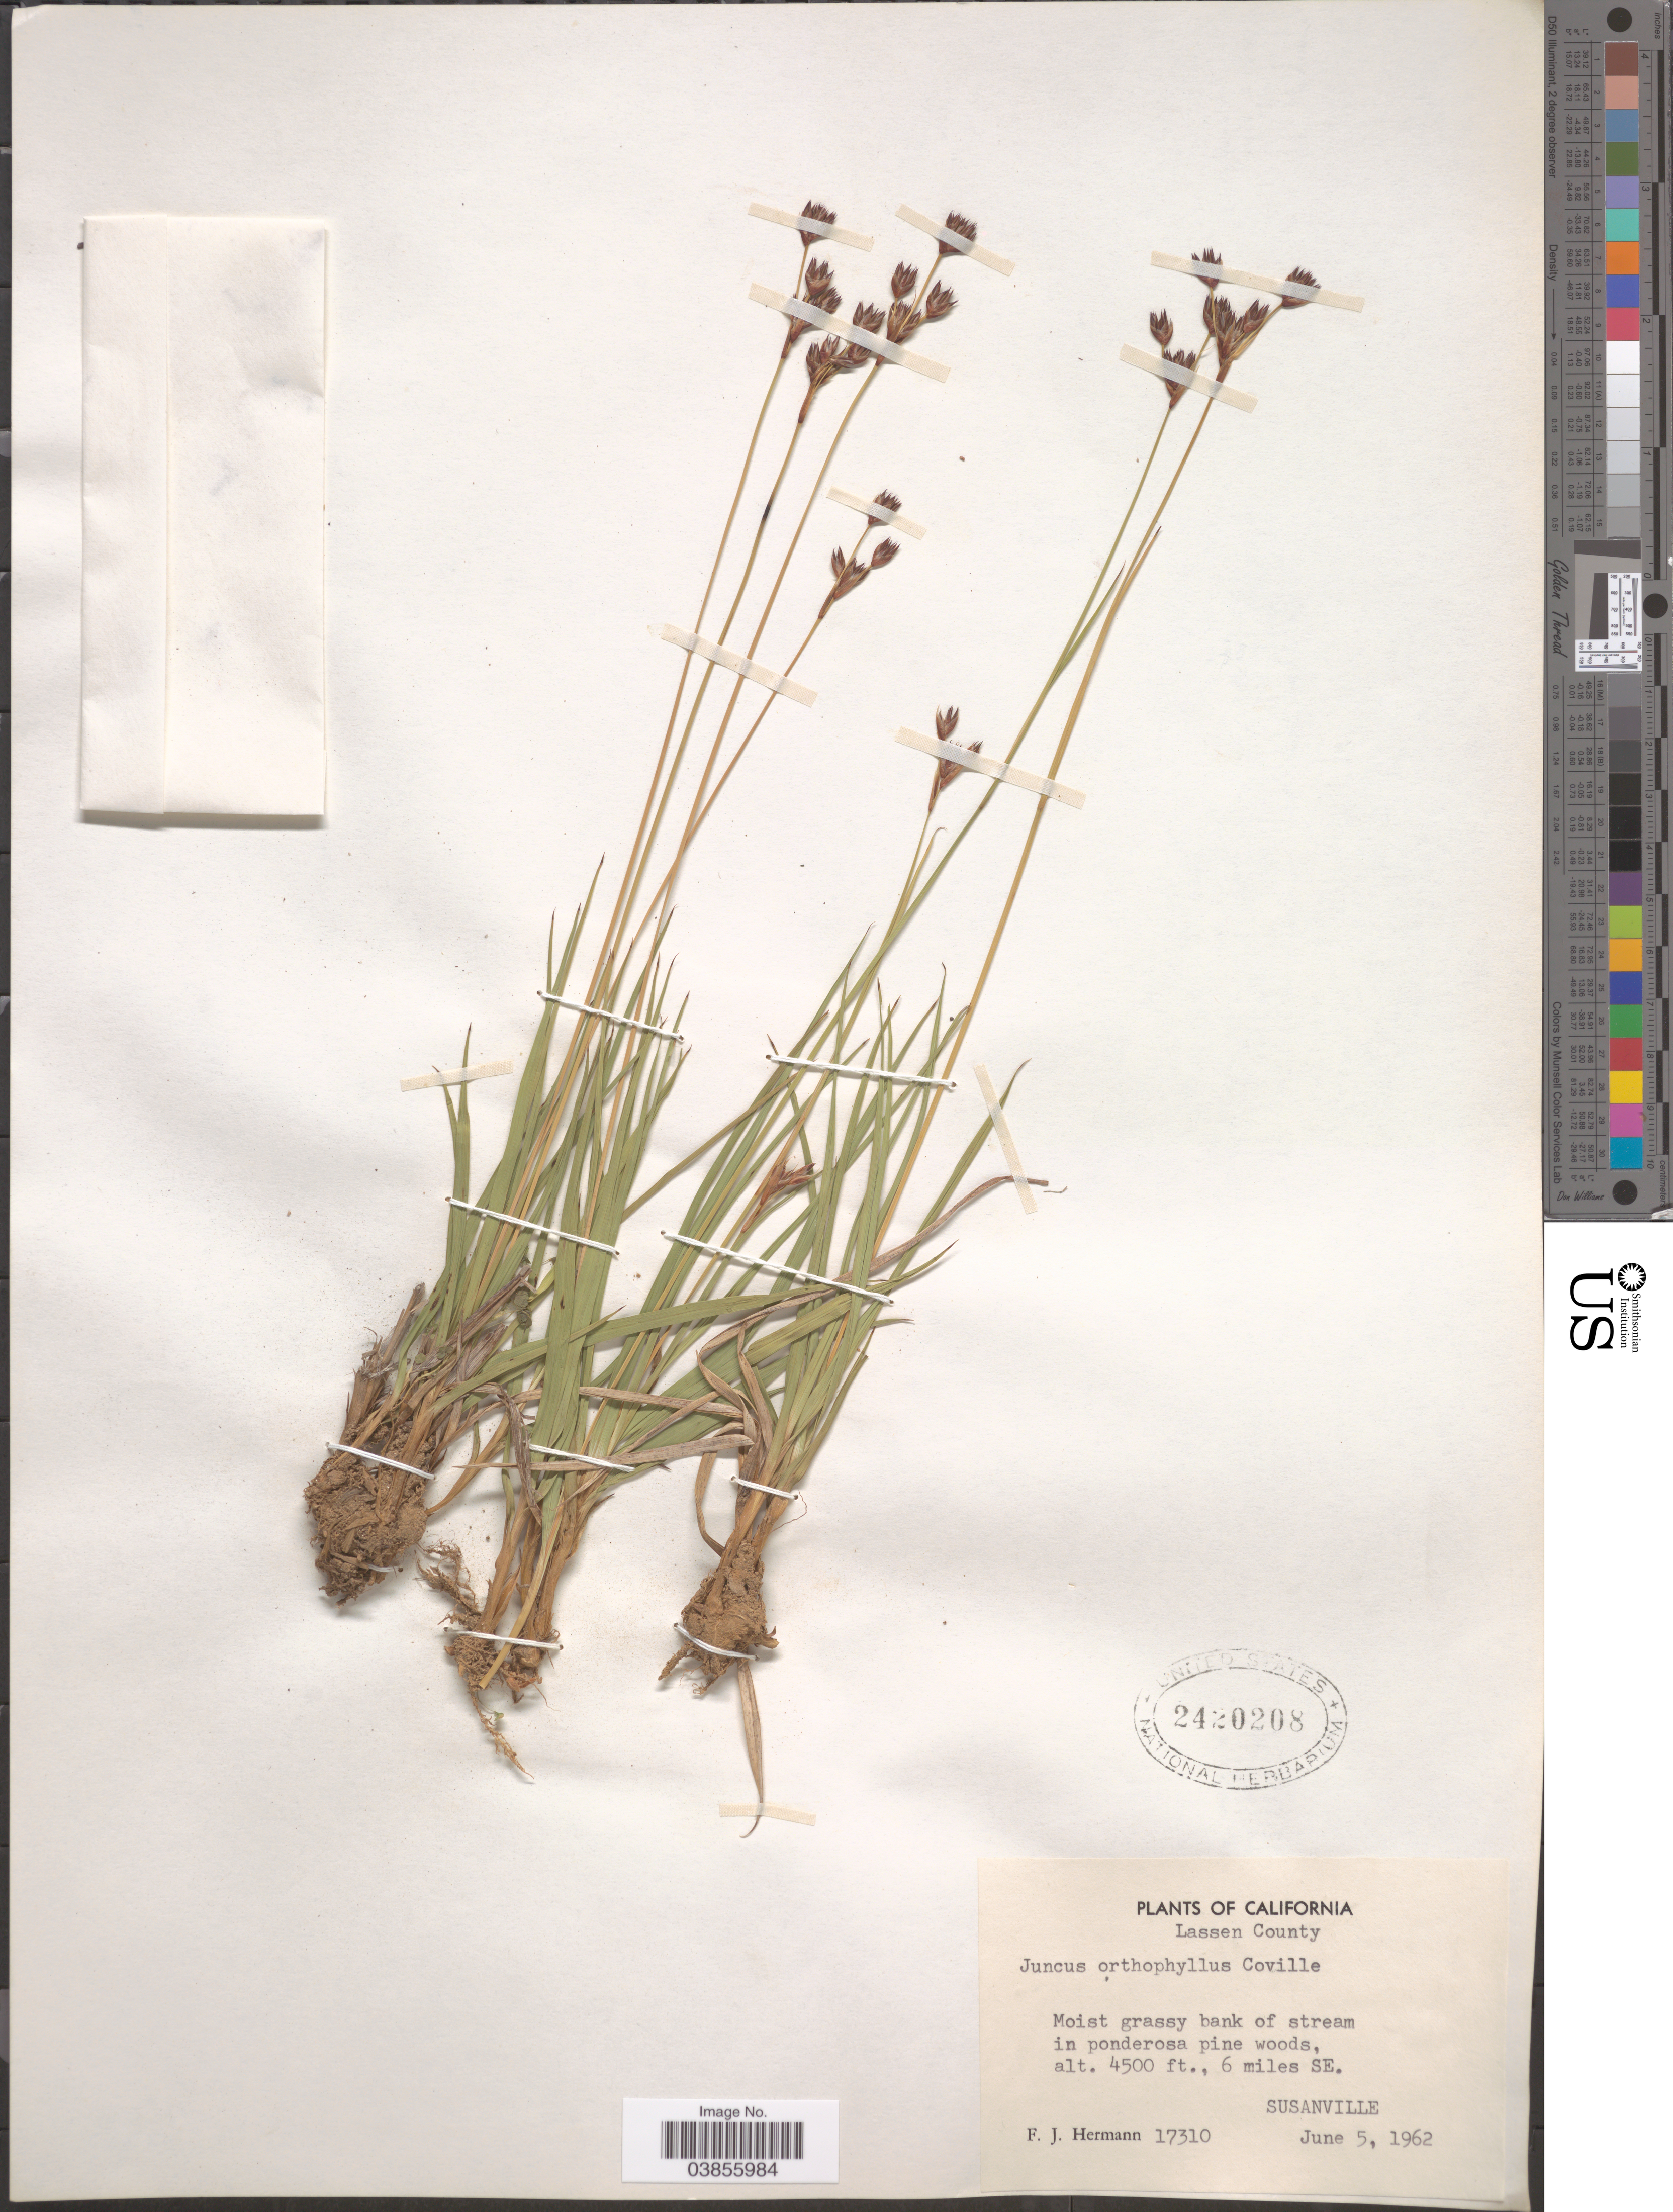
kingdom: Plantae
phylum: Tracheophyta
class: Liliopsida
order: Poales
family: Juncaceae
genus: Juncus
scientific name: Juncus orthophyllus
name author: Coville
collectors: F. J. Hermann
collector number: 17310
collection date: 1962-06-05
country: United States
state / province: California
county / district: Lassen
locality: Lassen County. 6 miles SE. Susanville.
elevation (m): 1372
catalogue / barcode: US 2420208